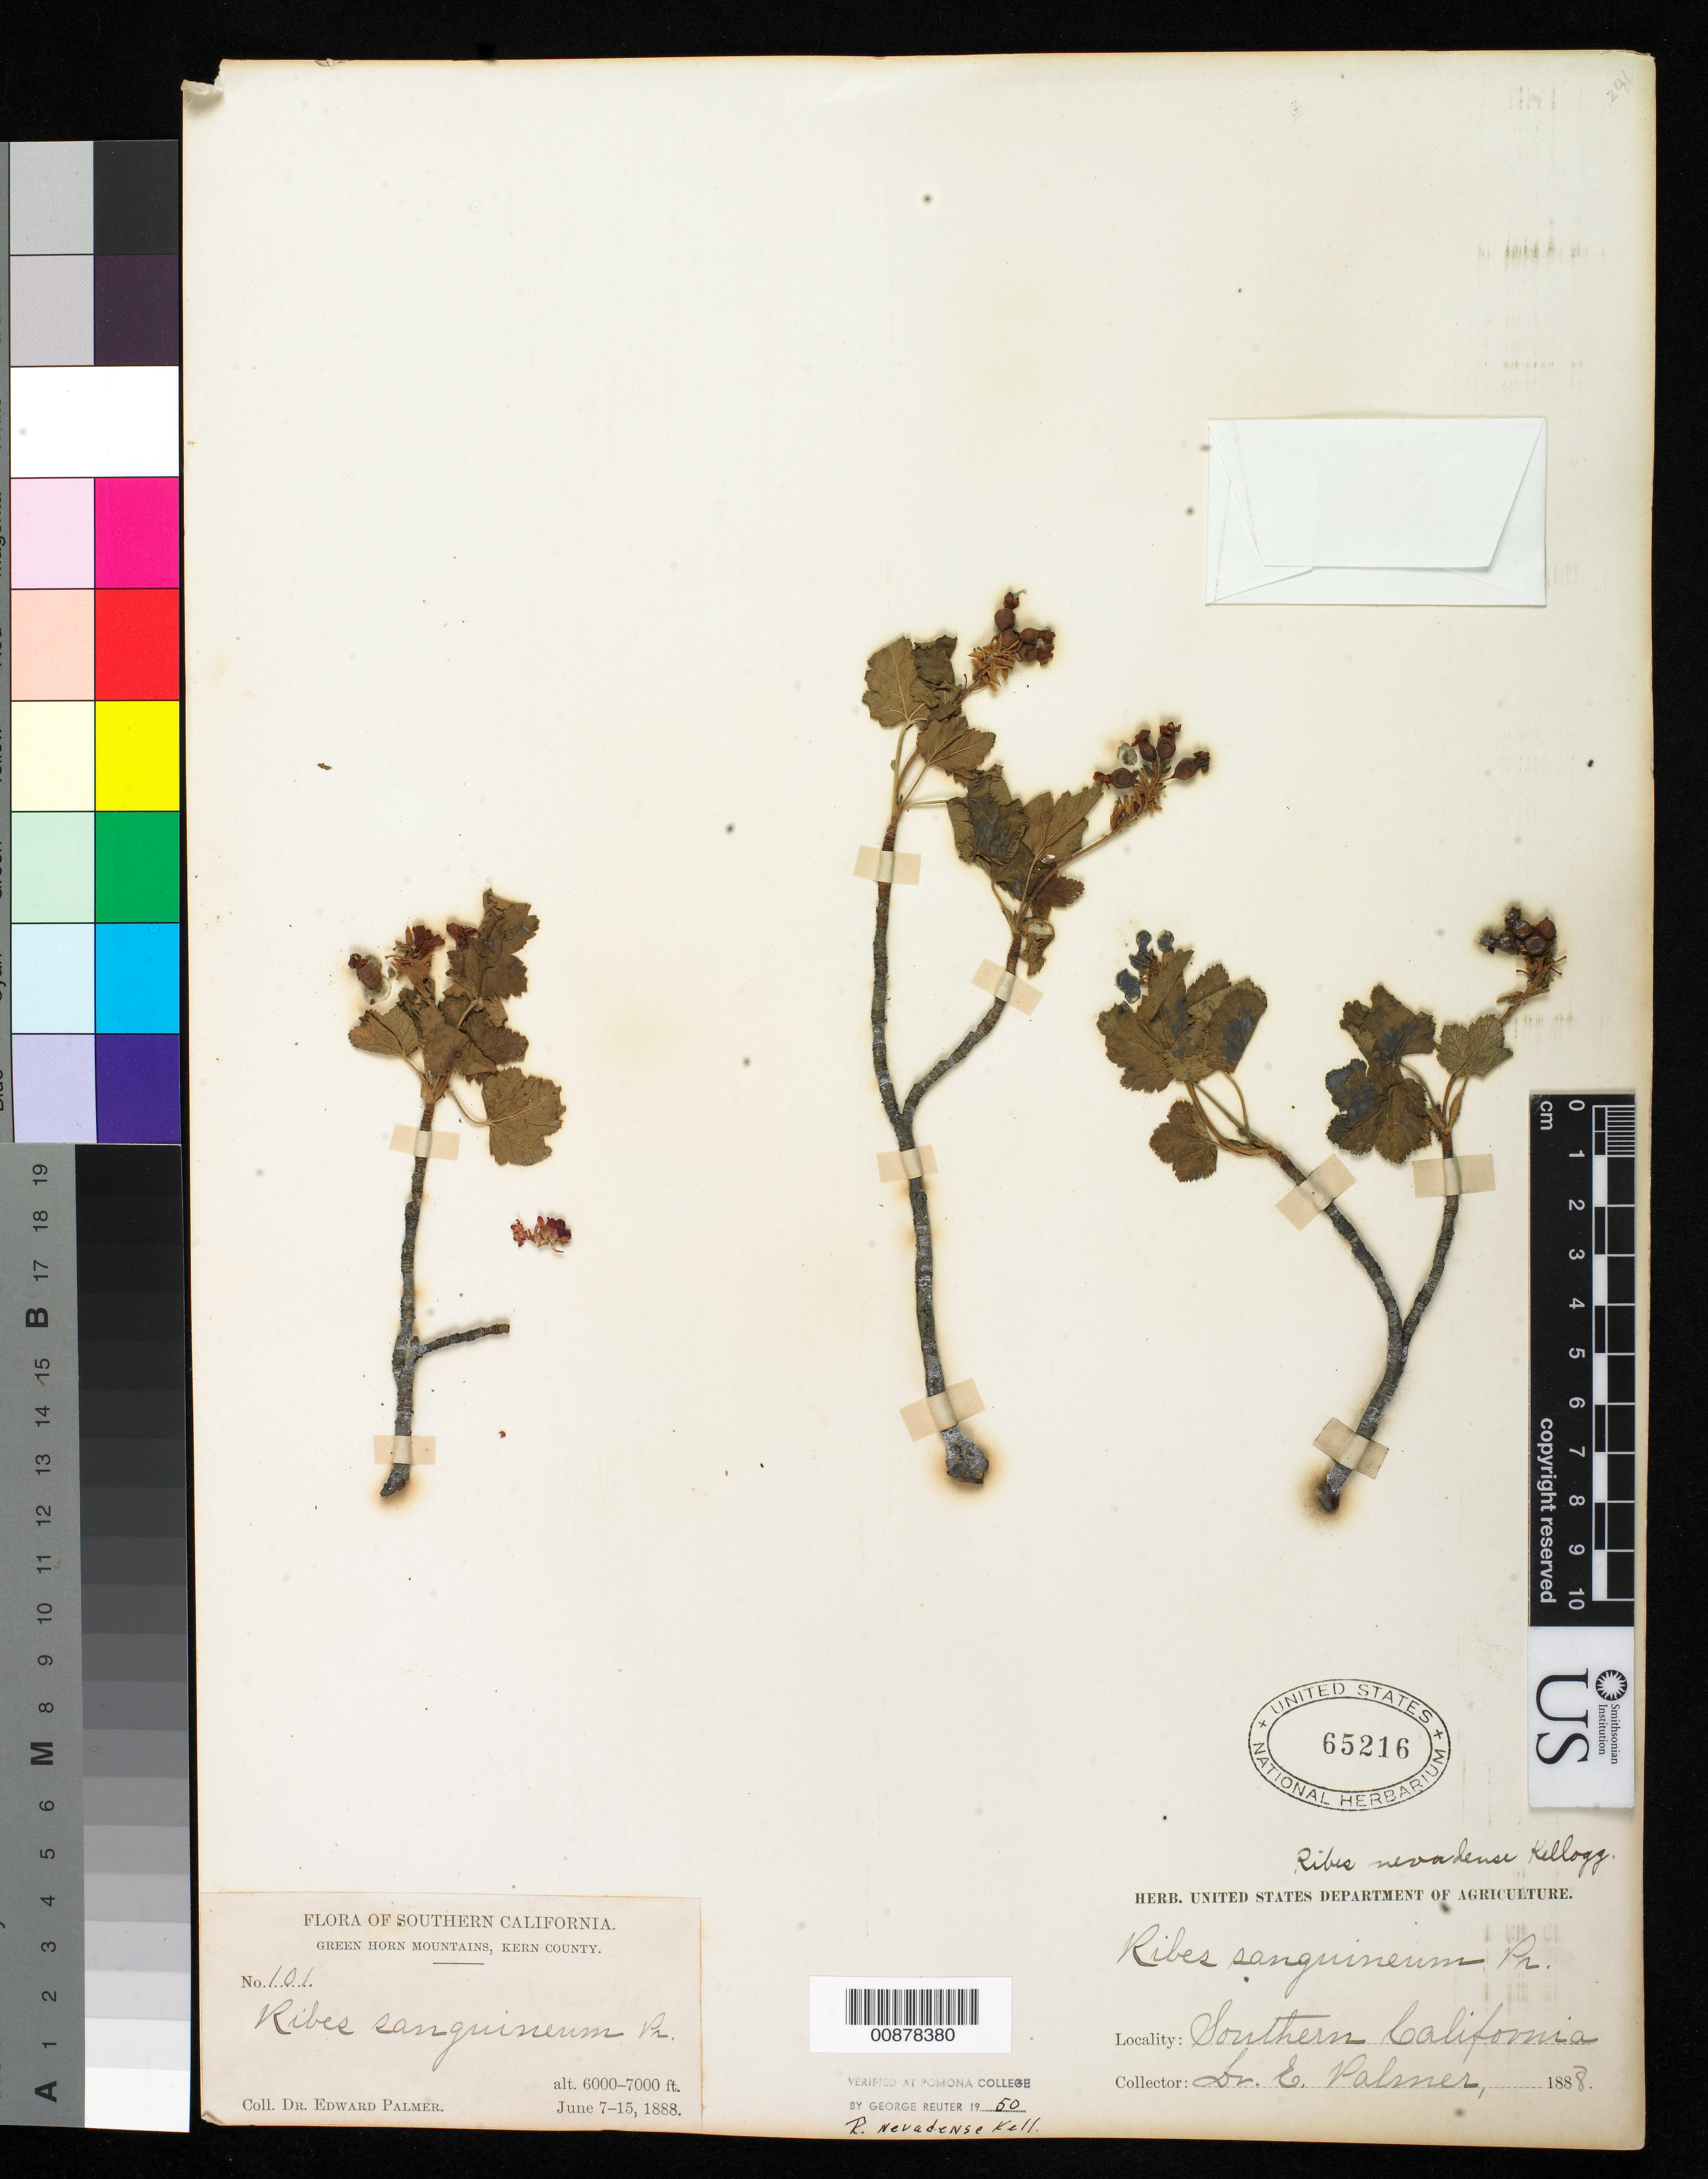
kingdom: Plantae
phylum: Tracheophyta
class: Magnoliopsida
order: Saxifragales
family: Grossulariaceae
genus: Ribes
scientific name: Ribes nevadense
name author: Kellogg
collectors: E. Palmer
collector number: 101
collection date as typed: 07 Jun 1888 to 15 Jun 1888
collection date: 1888-06-07/1888-06-15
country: United States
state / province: California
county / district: Kern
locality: Green Horn Mountains, Kern County, California.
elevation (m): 1829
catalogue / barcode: US 65216